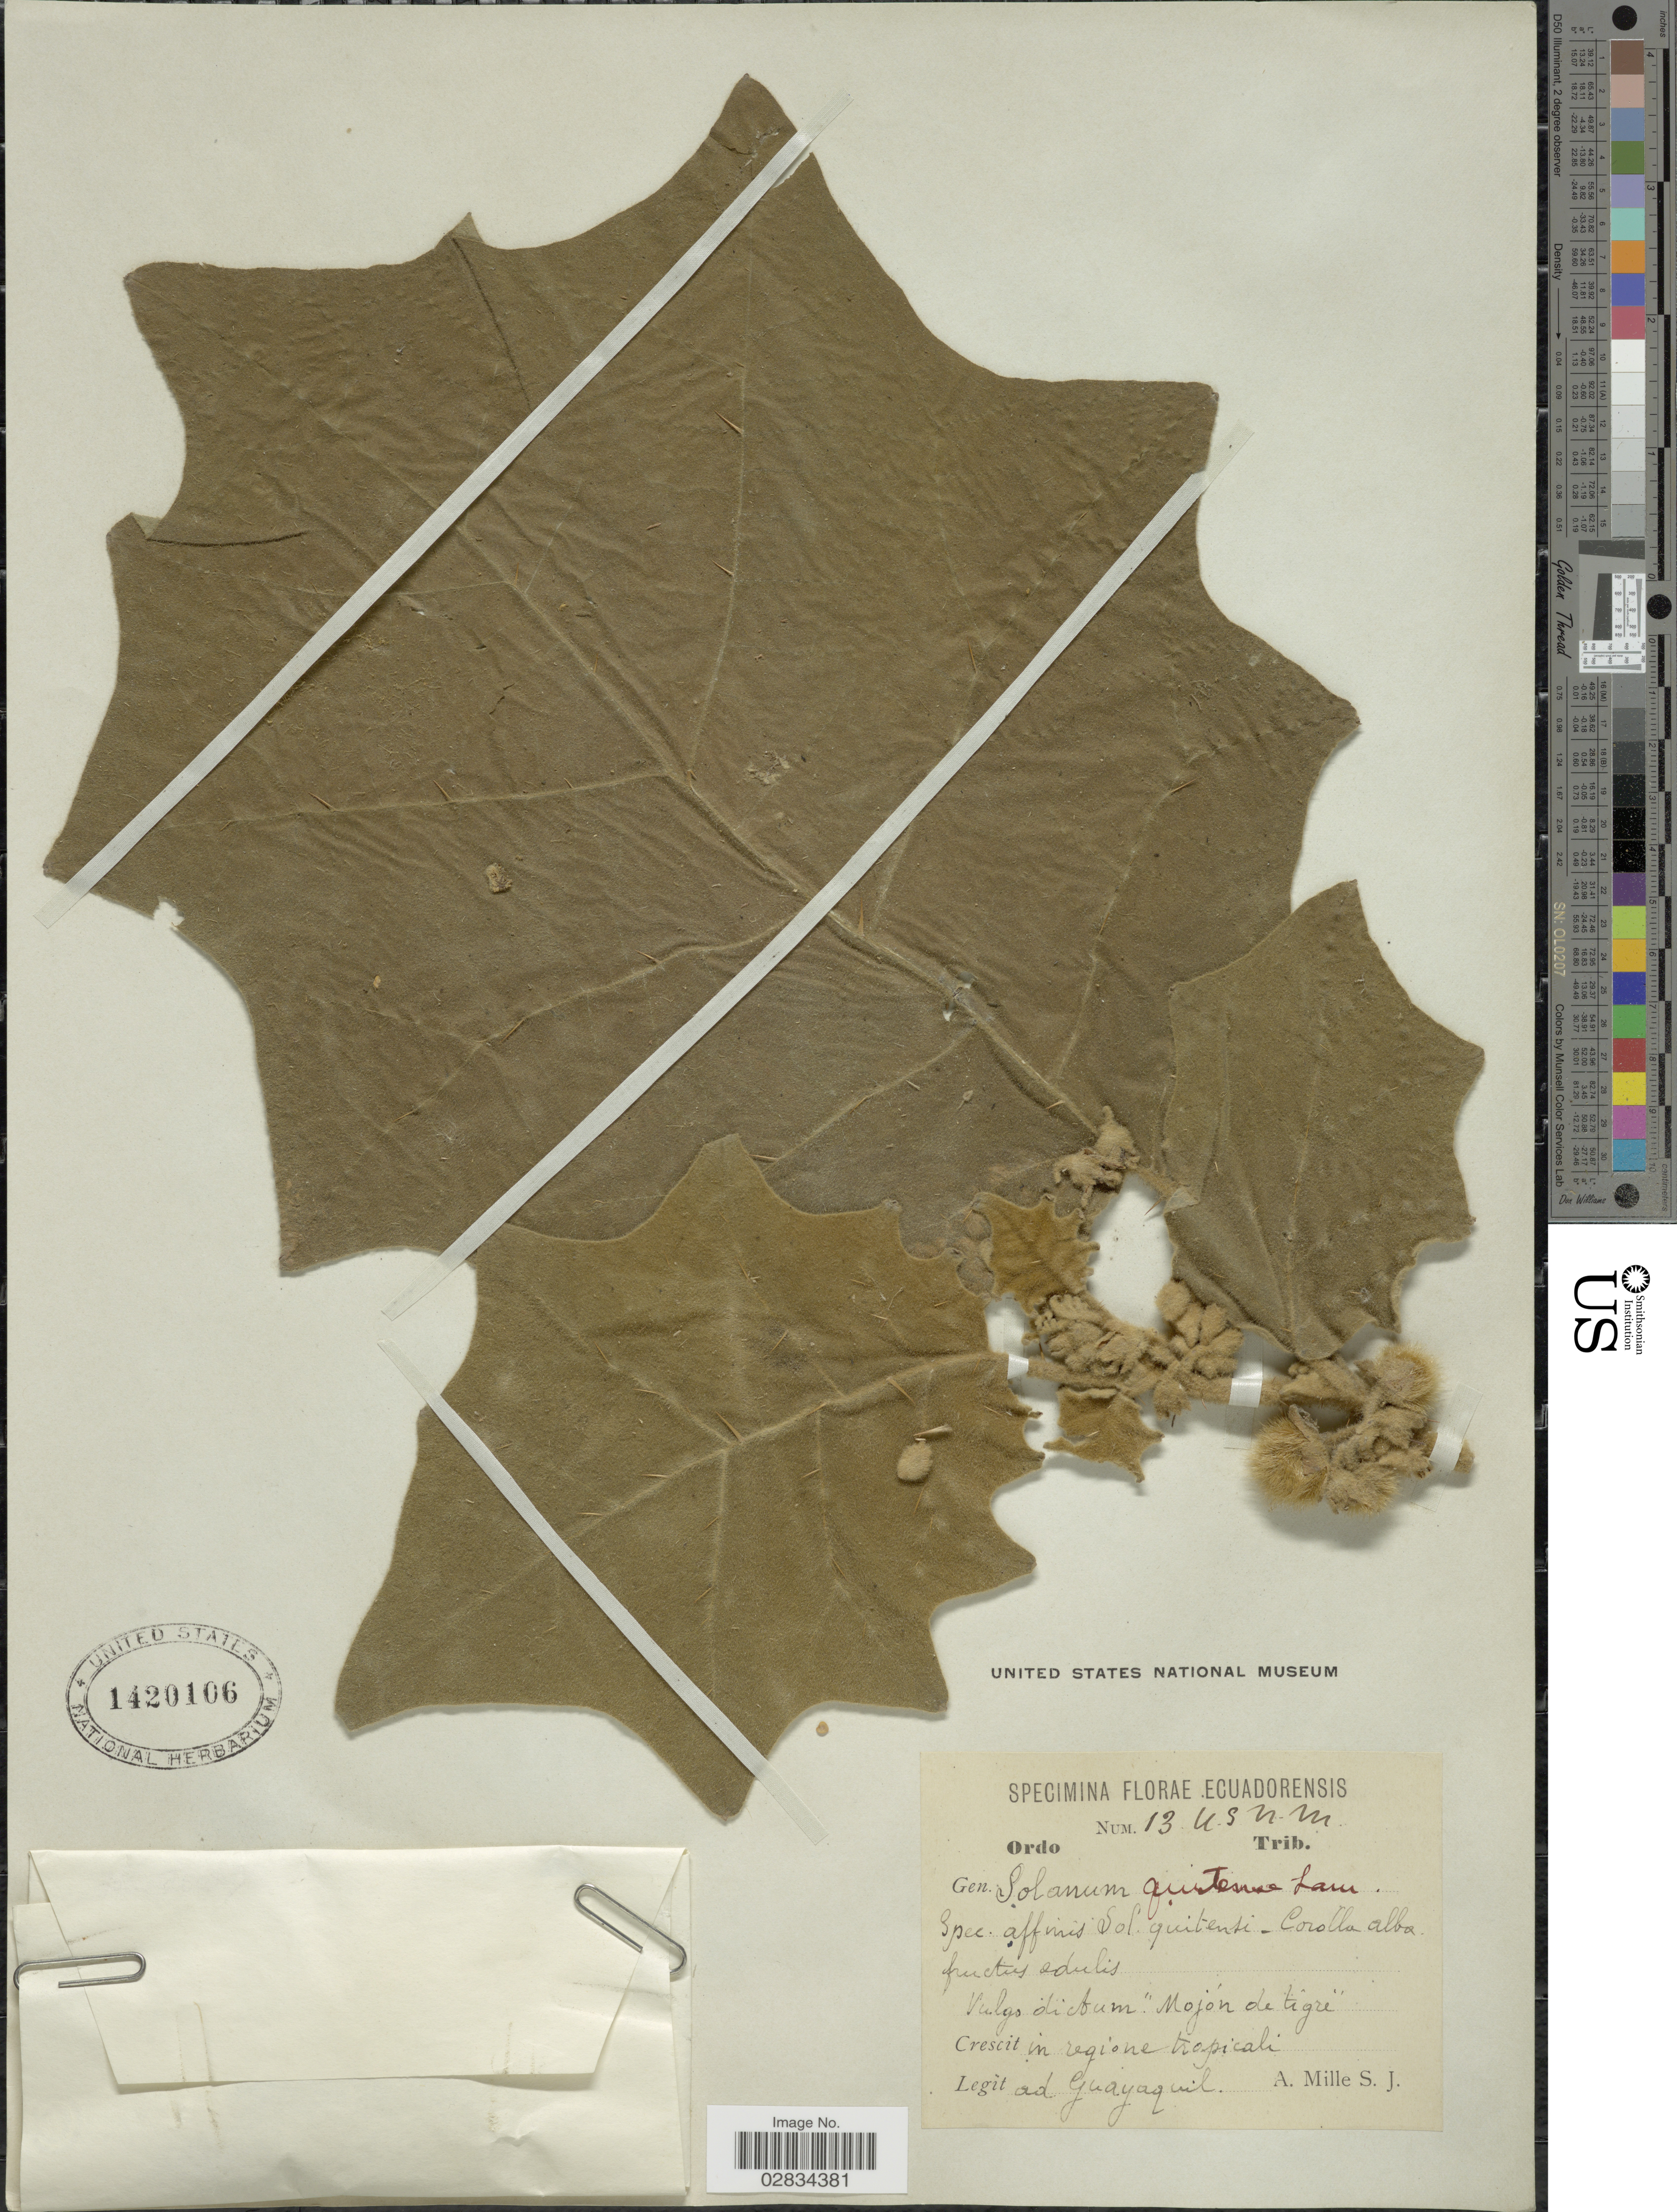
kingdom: Plantae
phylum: Tracheophyta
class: Magnoliopsida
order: Solanales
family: Solanaceae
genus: Solanum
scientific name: Solanum quitoense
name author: Lam.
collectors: A. Mille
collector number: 13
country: Ecuador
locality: Crescit in regione tropicali, ad Guayaquil.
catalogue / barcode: US 1420106